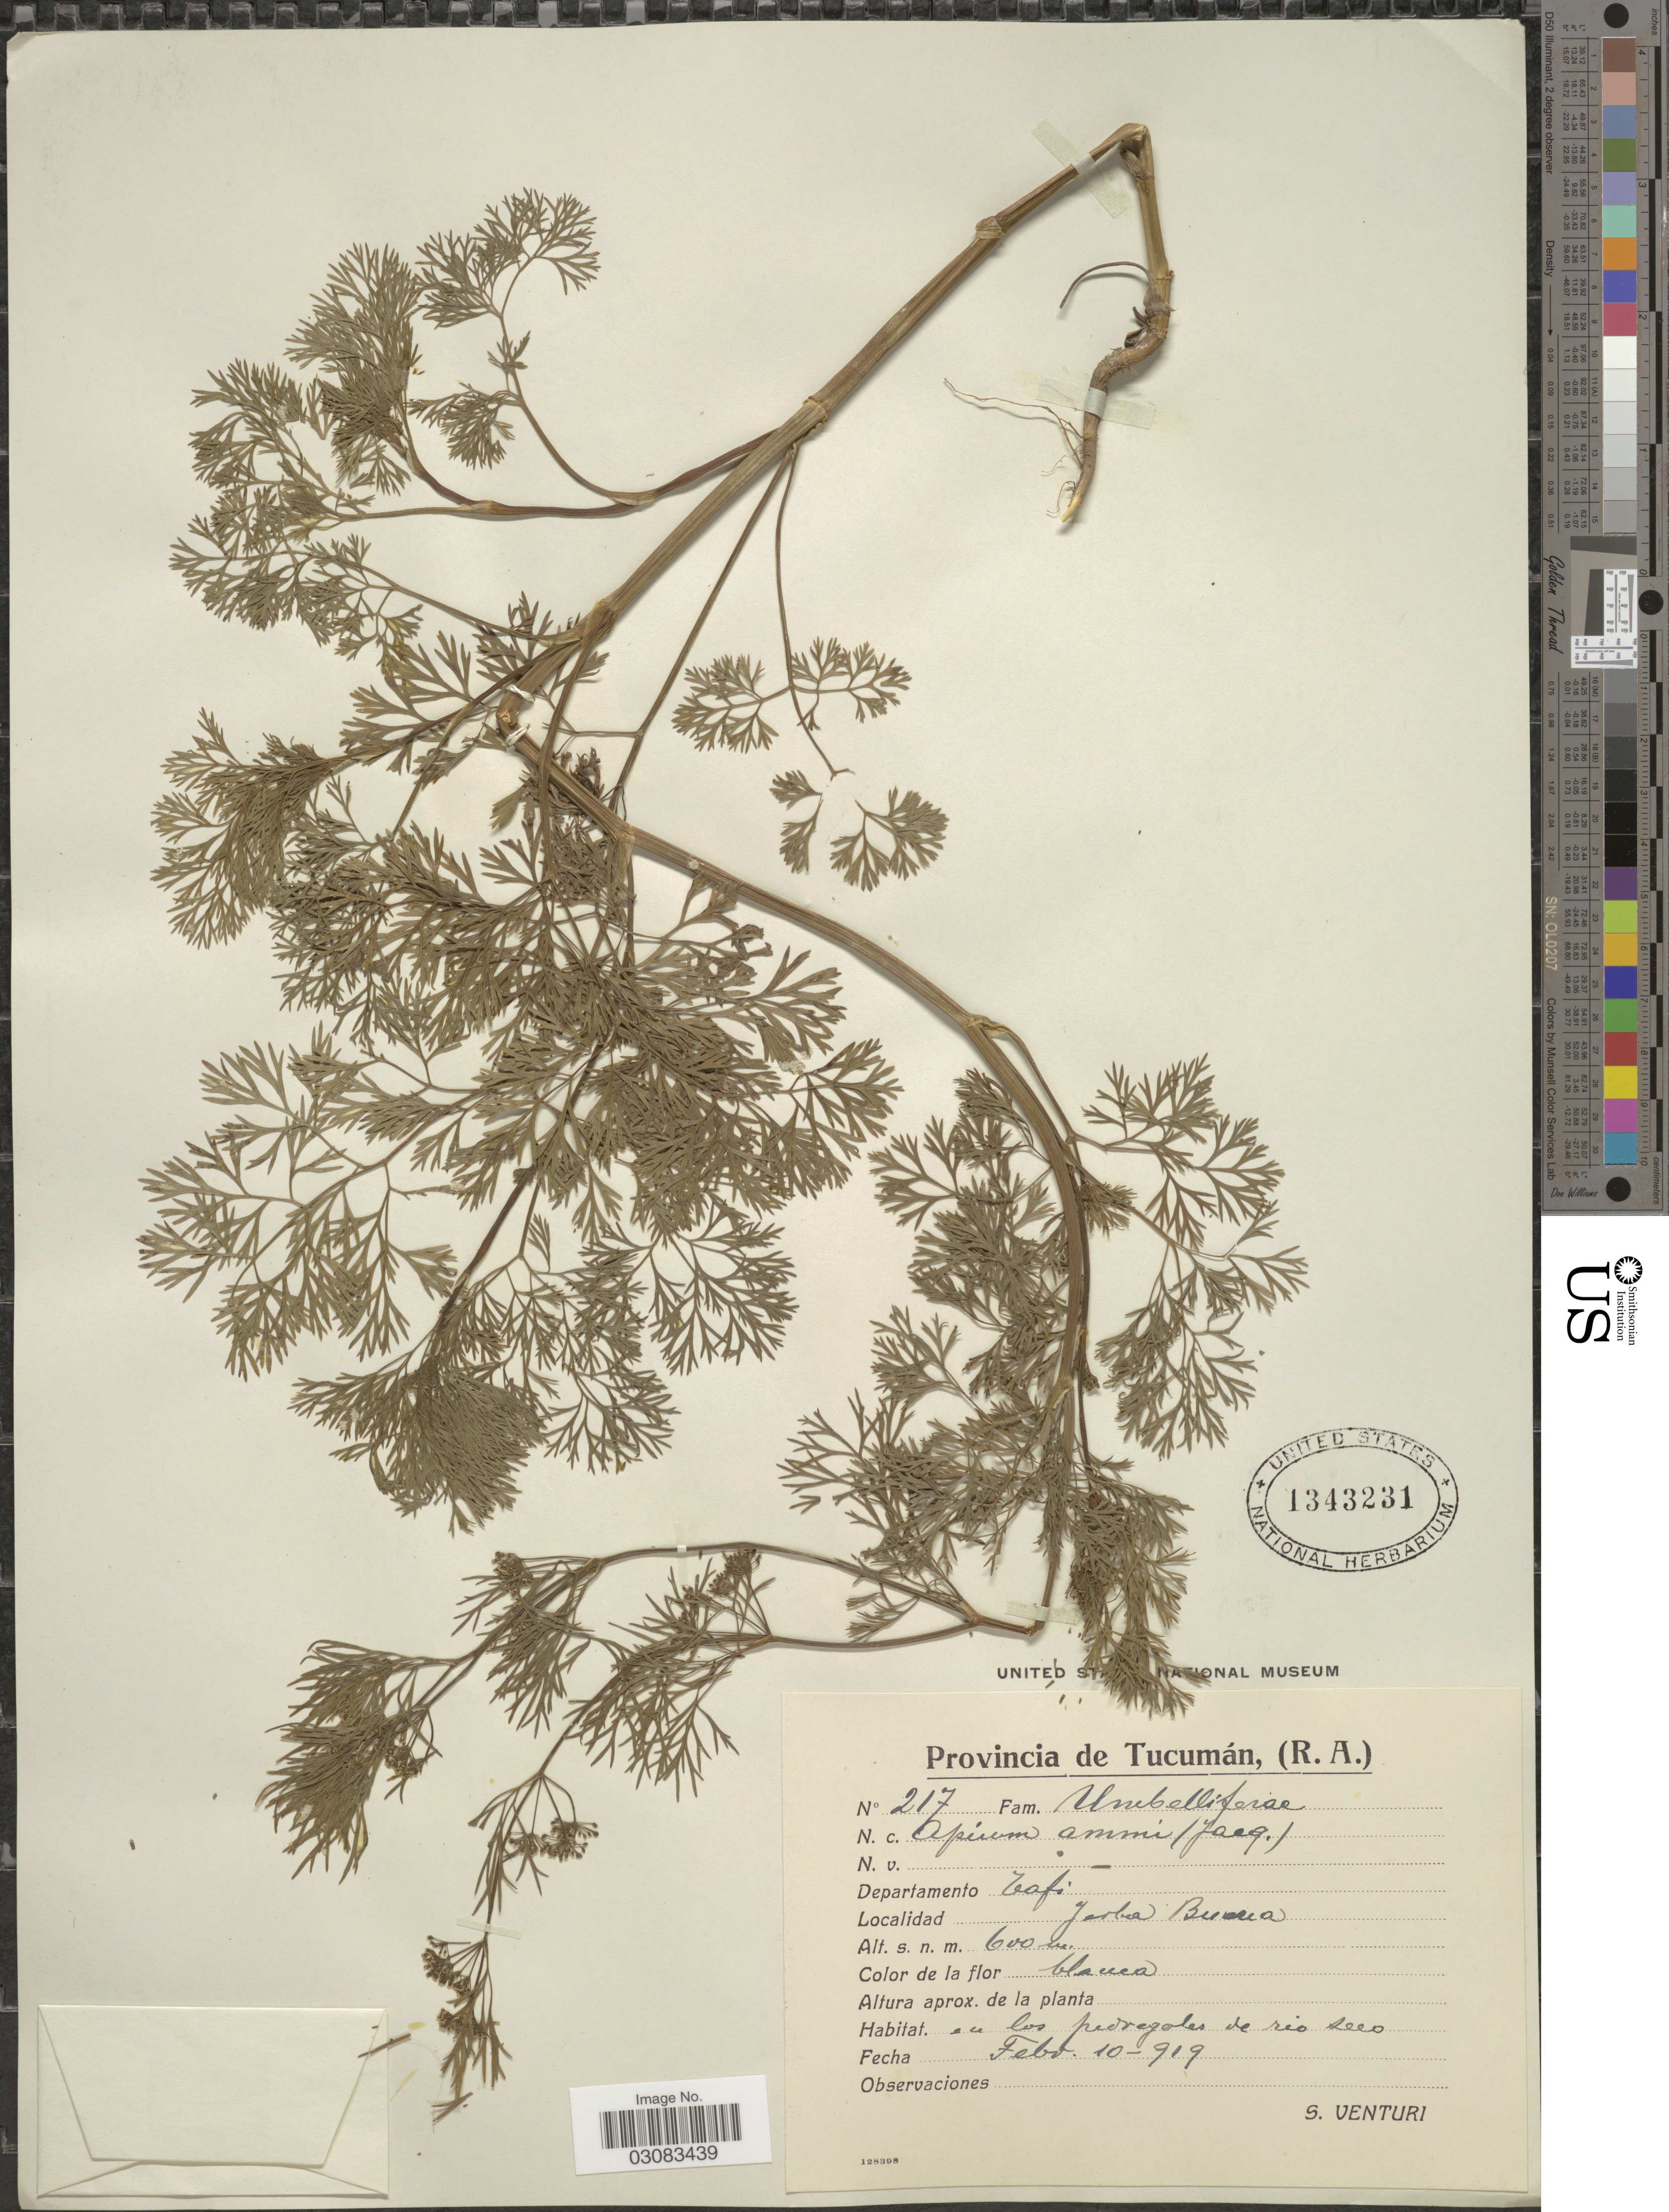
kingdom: Plantae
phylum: Tracheophyta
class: Magnoliopsida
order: Apiales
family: Apiaceae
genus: Cyclospermum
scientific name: Cyclospermum leptophyllum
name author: (Pers.) Sprague ex Britton & P. Wilson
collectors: S. Venturi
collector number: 217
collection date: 1919-02-10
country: Argentina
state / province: Tucuman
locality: Departamento Tafi. Yerba Buena.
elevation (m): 600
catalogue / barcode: US 1343231